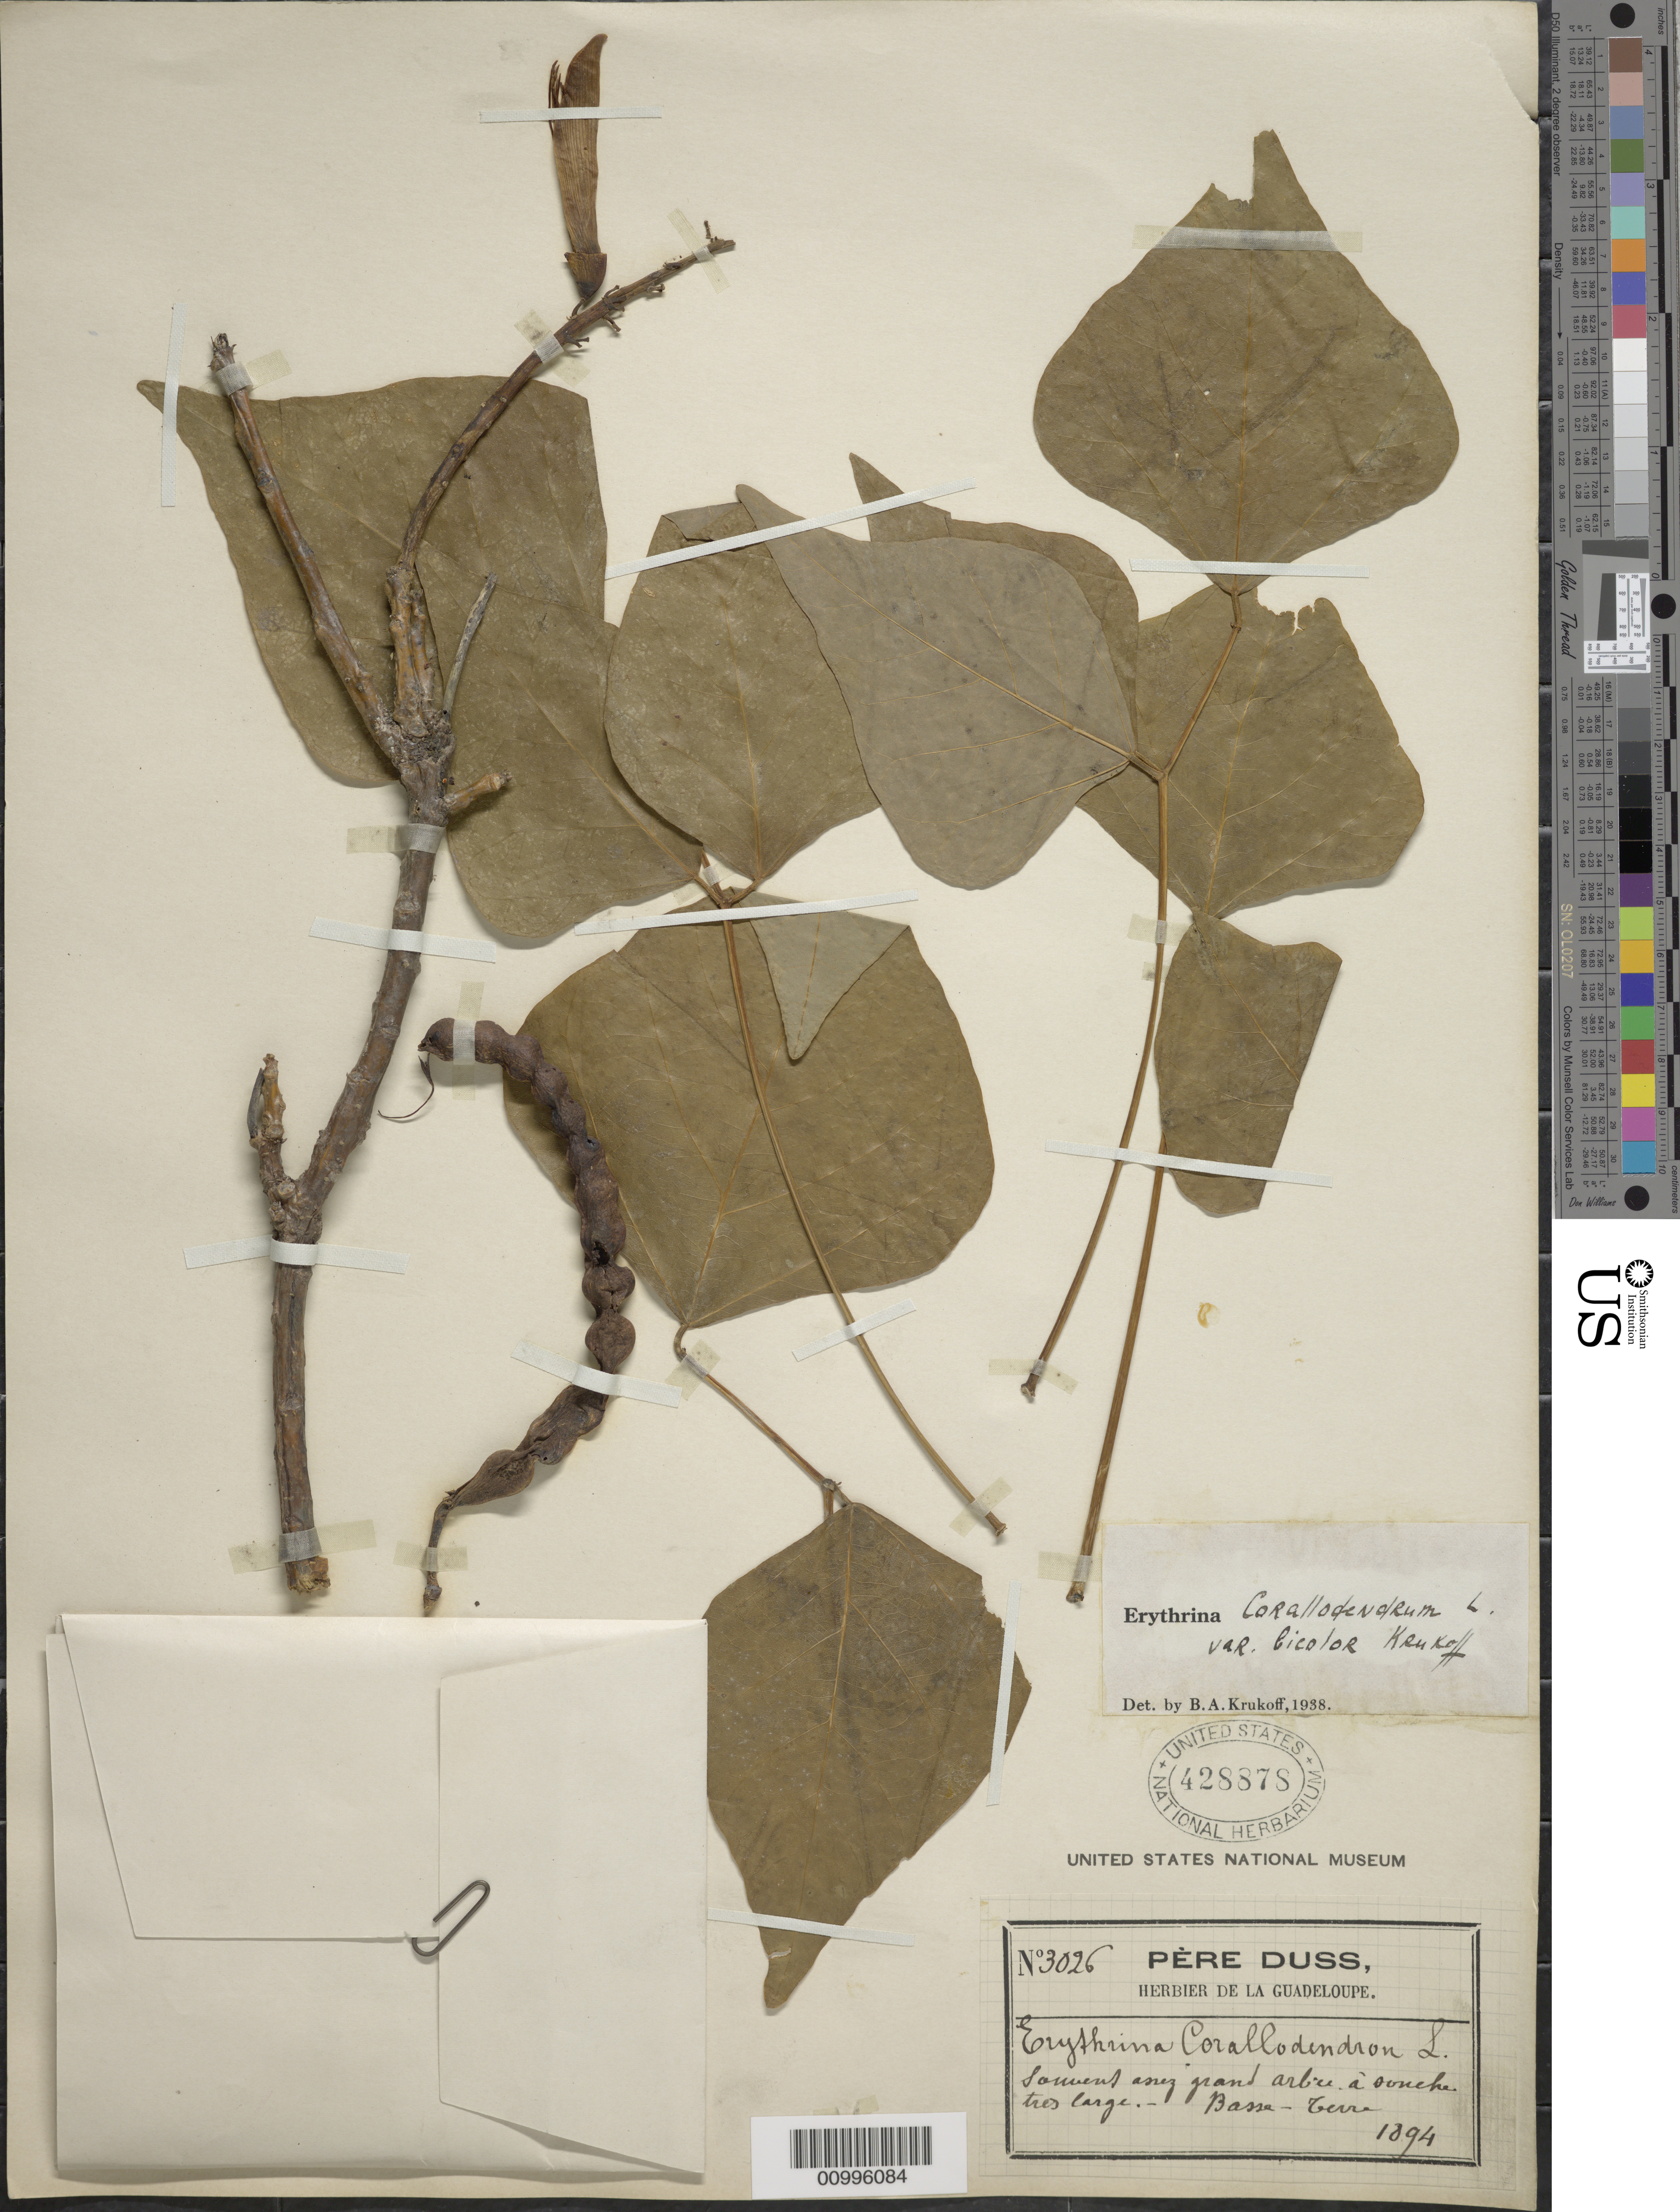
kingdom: Plantae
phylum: Tracheophyta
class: Magnoliopsida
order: Fabales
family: Fabaceae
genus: Erythrina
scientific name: Erythrina corallodendron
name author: L.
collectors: Père Duss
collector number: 3026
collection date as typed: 1894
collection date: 1894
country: Guadeloupe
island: Basse Terre [Guadeloupe]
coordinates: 0 N, 0 E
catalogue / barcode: US 428878